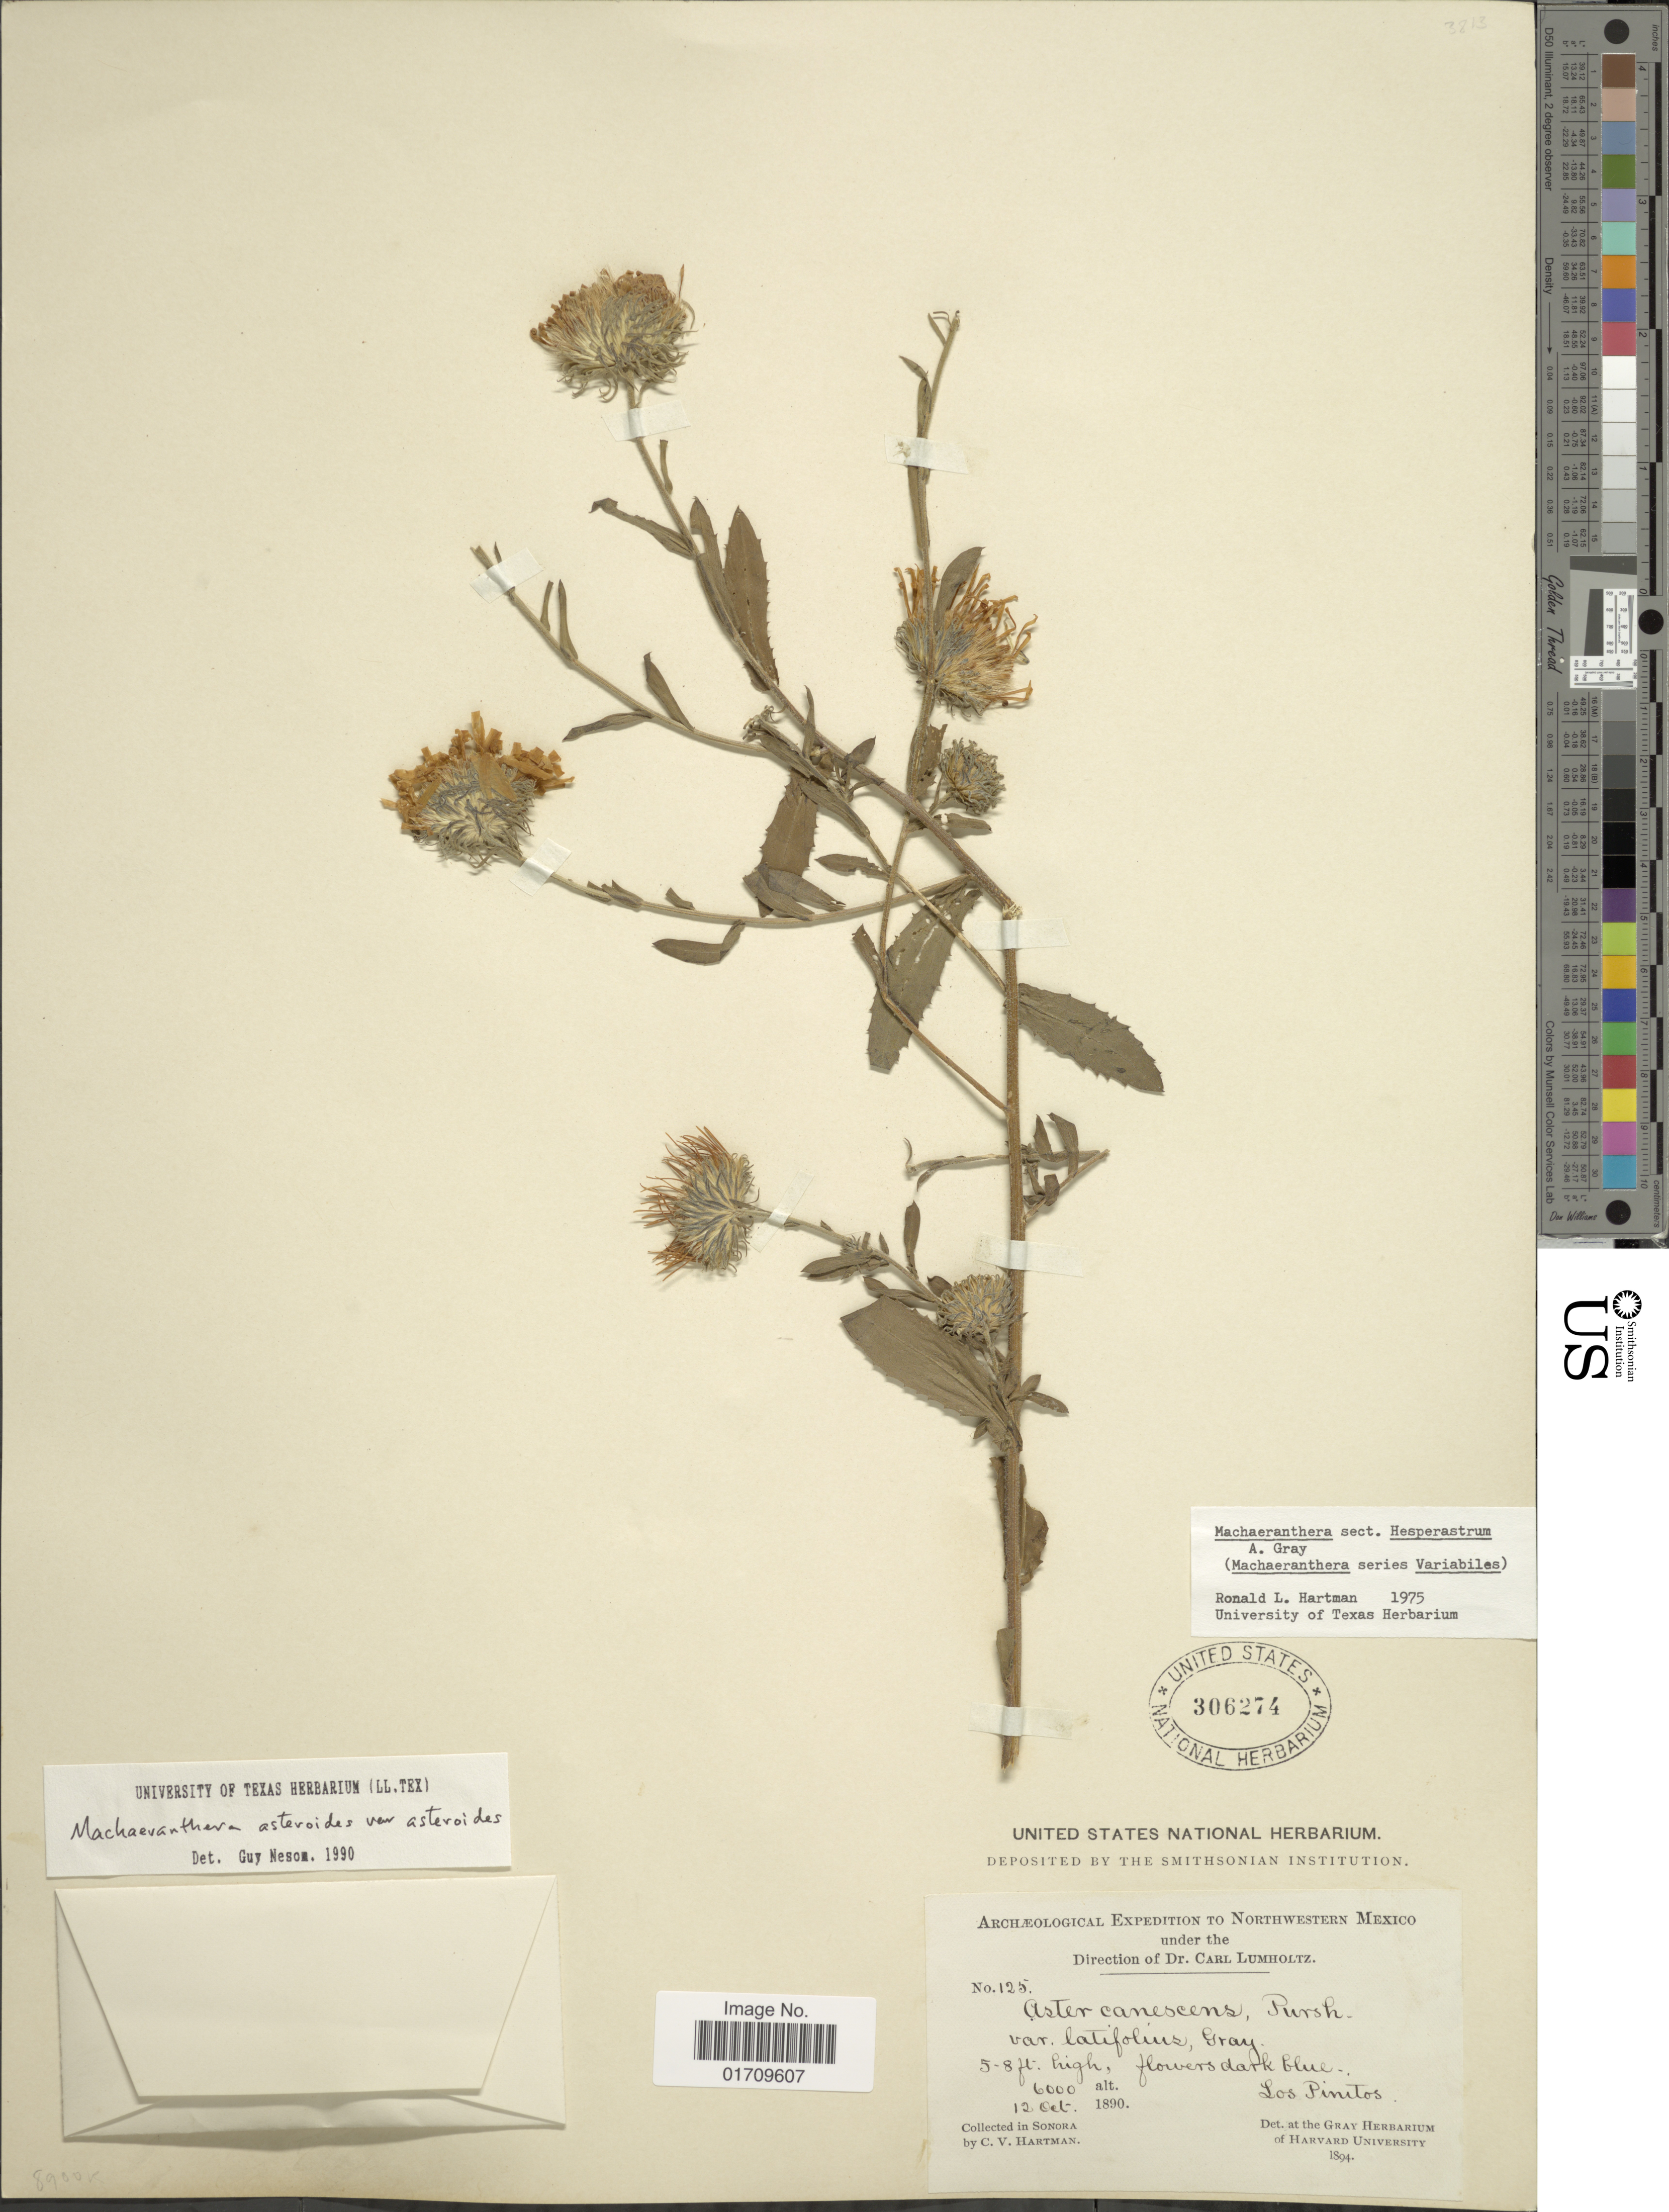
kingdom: Plantae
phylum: Tracheophyta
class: Magnoliopsida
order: Asterales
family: Asteraceae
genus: Machaeranthera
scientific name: Machaeranthera asteroides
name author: (Torr.) Greene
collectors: C. V. Hartman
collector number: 125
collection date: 1890-10-12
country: Mexico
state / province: Sonora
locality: Northwestern Mexico, Los Pinitos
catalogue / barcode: US 306274